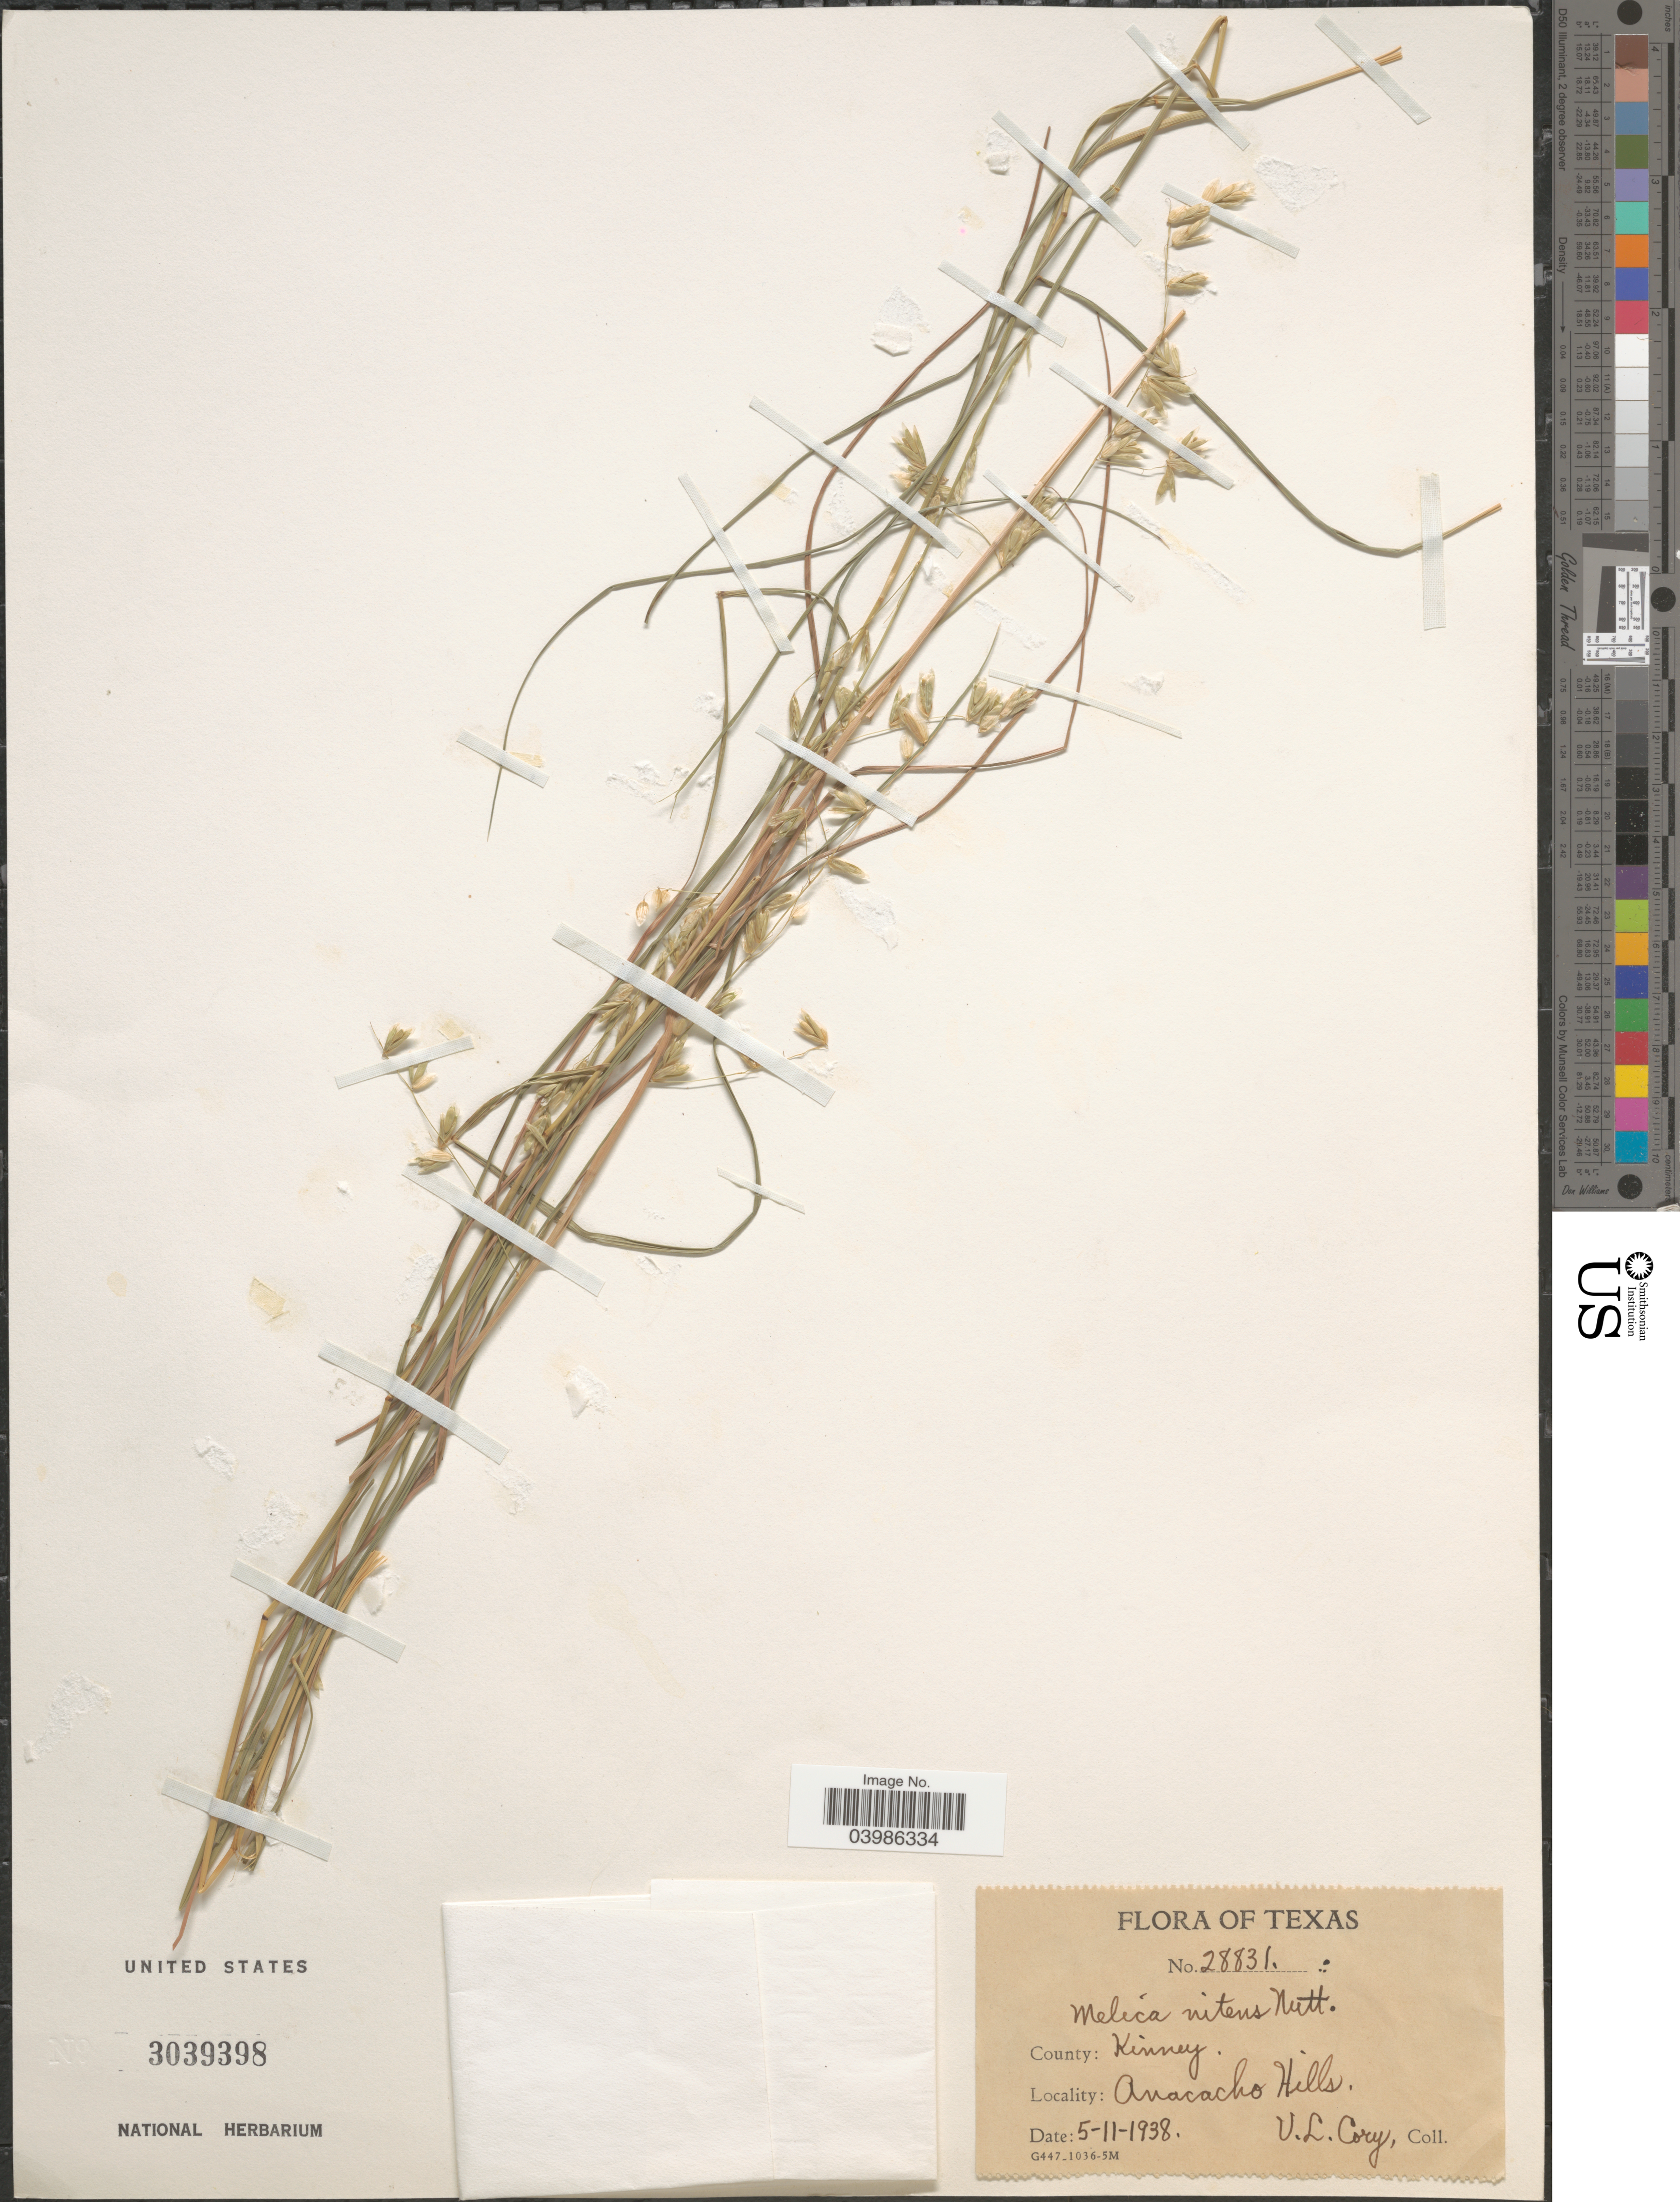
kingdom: Plantae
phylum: Tracheophyta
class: Liliopsida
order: Poales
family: Poaceae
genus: Melica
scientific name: Melica nitens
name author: (Scribn.) Nutt. ex Piper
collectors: V. Cory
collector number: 28831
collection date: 1938-05-11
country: United States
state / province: Texas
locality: County: Kenney. Anacacho Hills.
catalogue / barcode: US 3039398